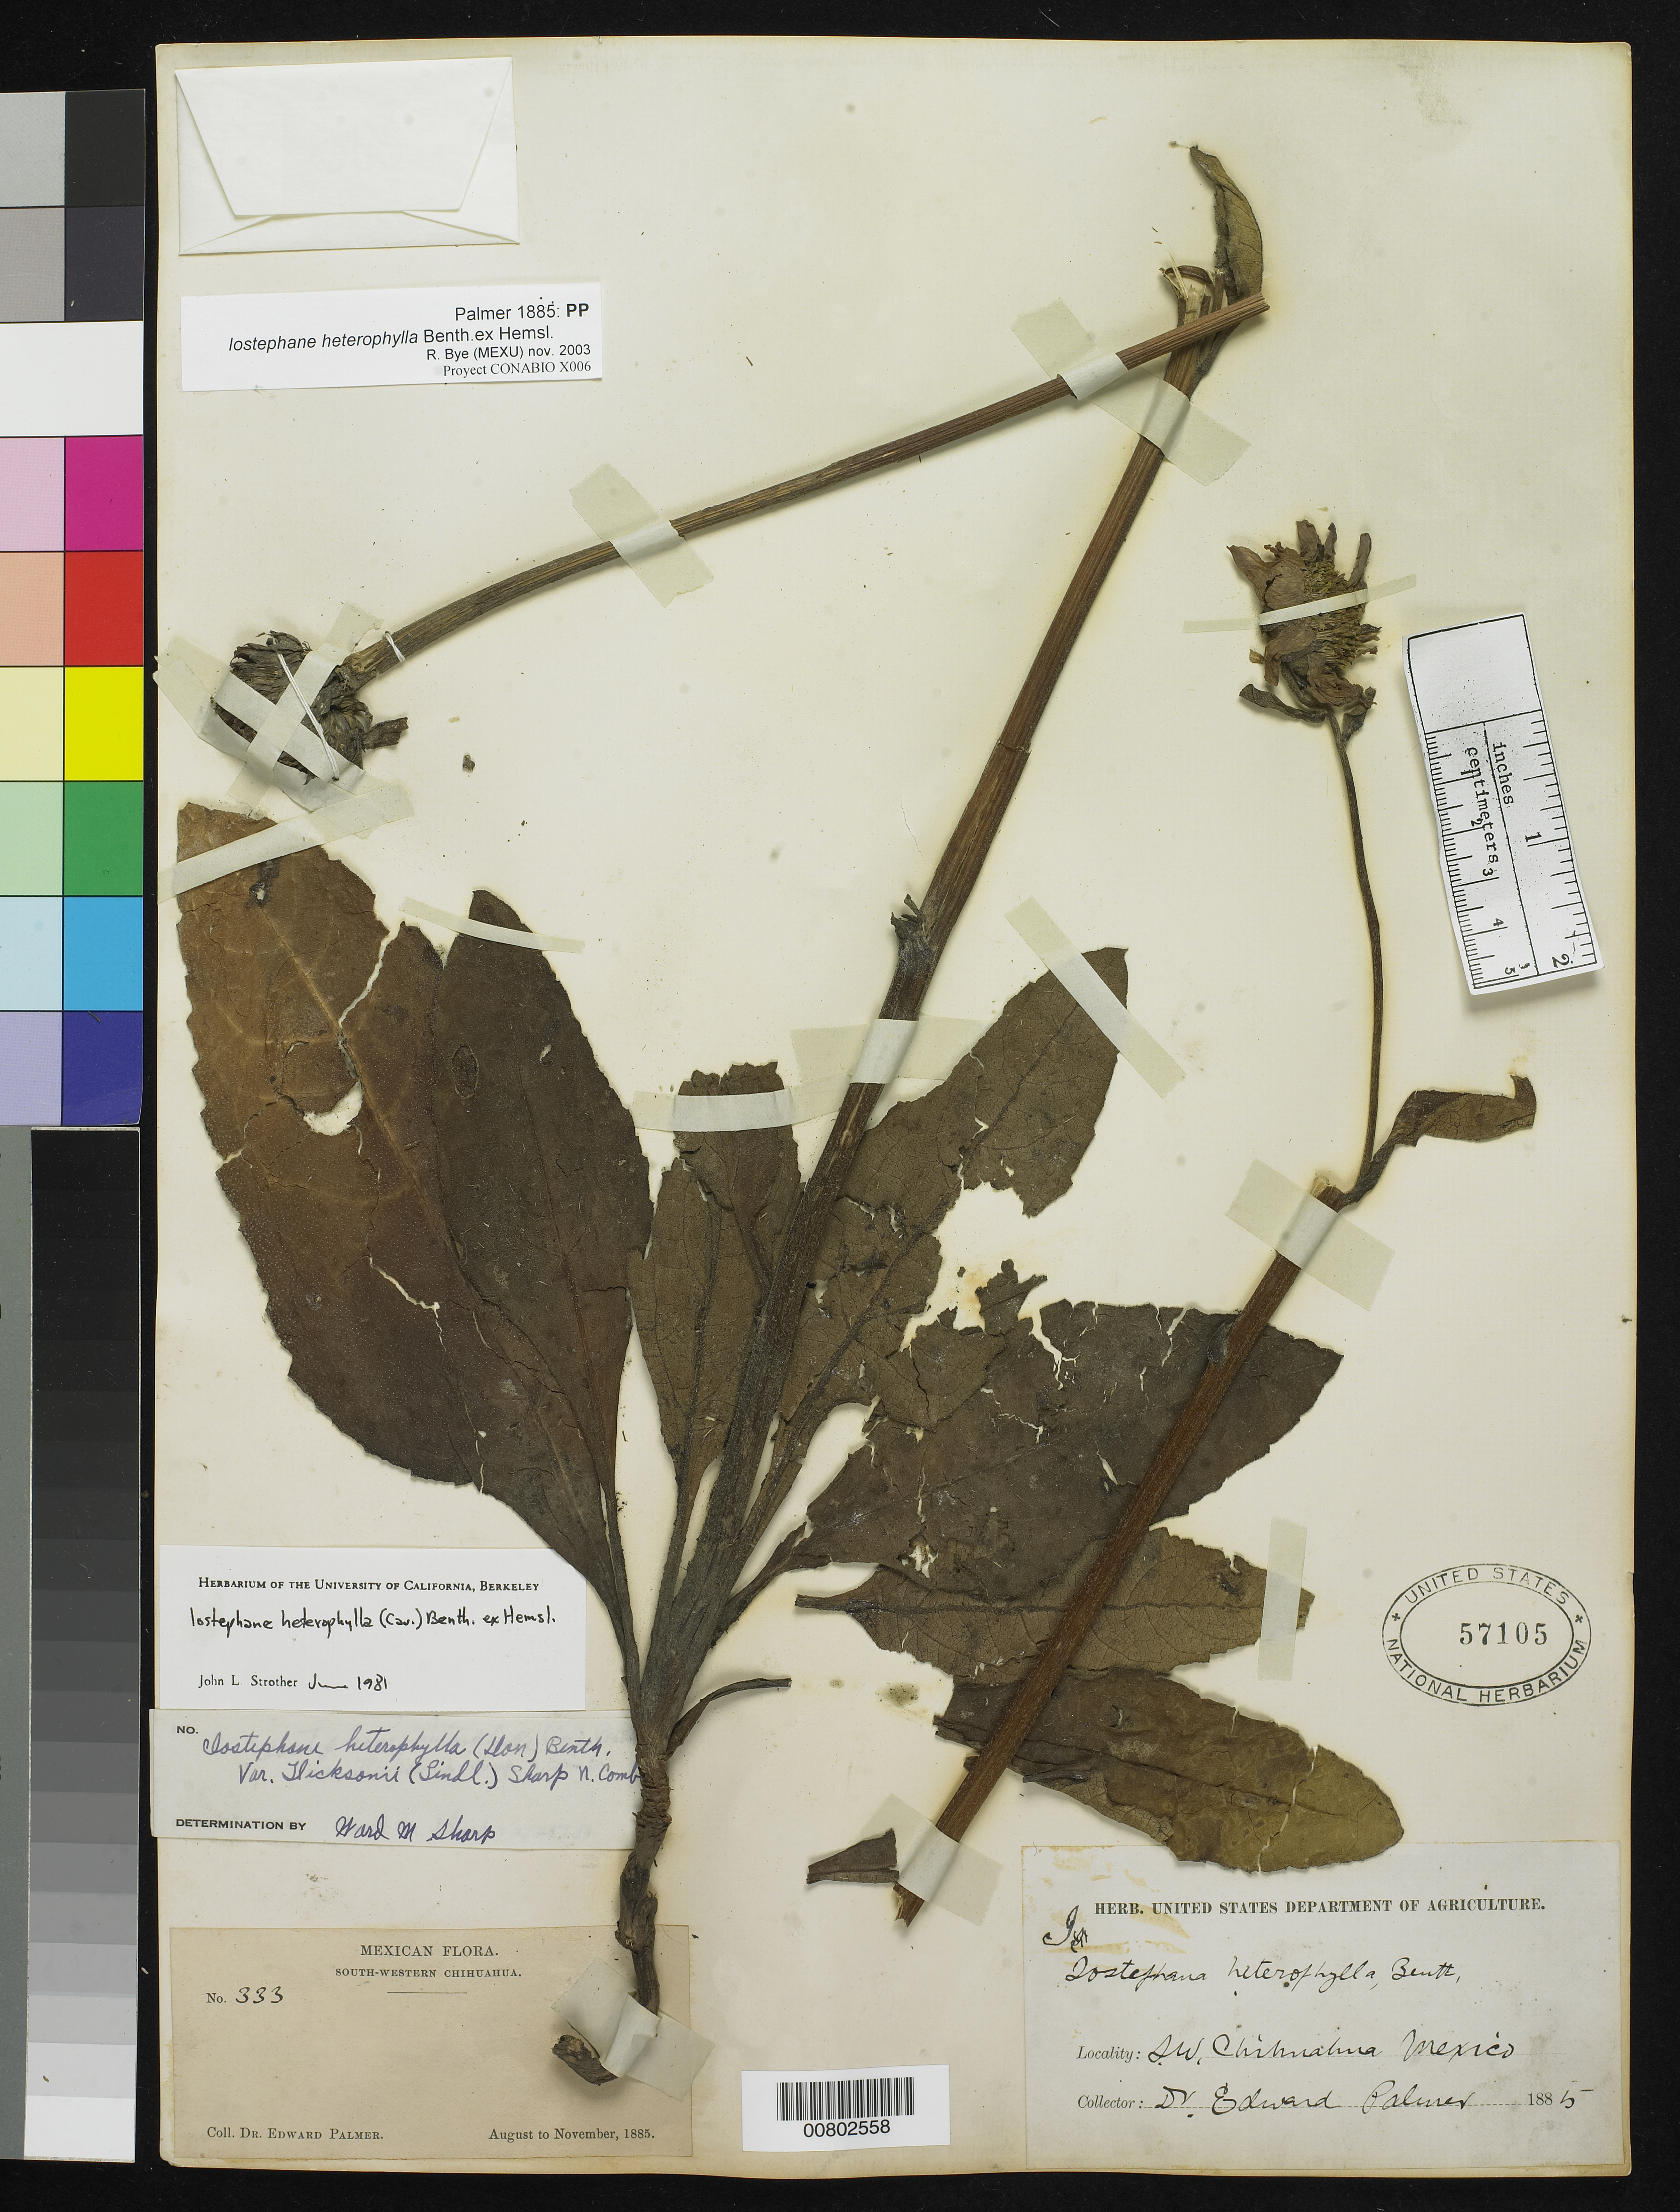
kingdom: Plantae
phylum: Tracheophyta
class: Magnoliopsida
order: Asterales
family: Asteraceae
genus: Iostephane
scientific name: Iostephane heterophylla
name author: (Cav.) Benth. ex Hemsl.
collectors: E. Palmer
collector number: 333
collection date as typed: Aug 1885 to -- Nov 1885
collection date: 1885-08/1885-11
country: Mexico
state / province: Chihuahua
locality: PP SW Chihuahua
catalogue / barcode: US 57105